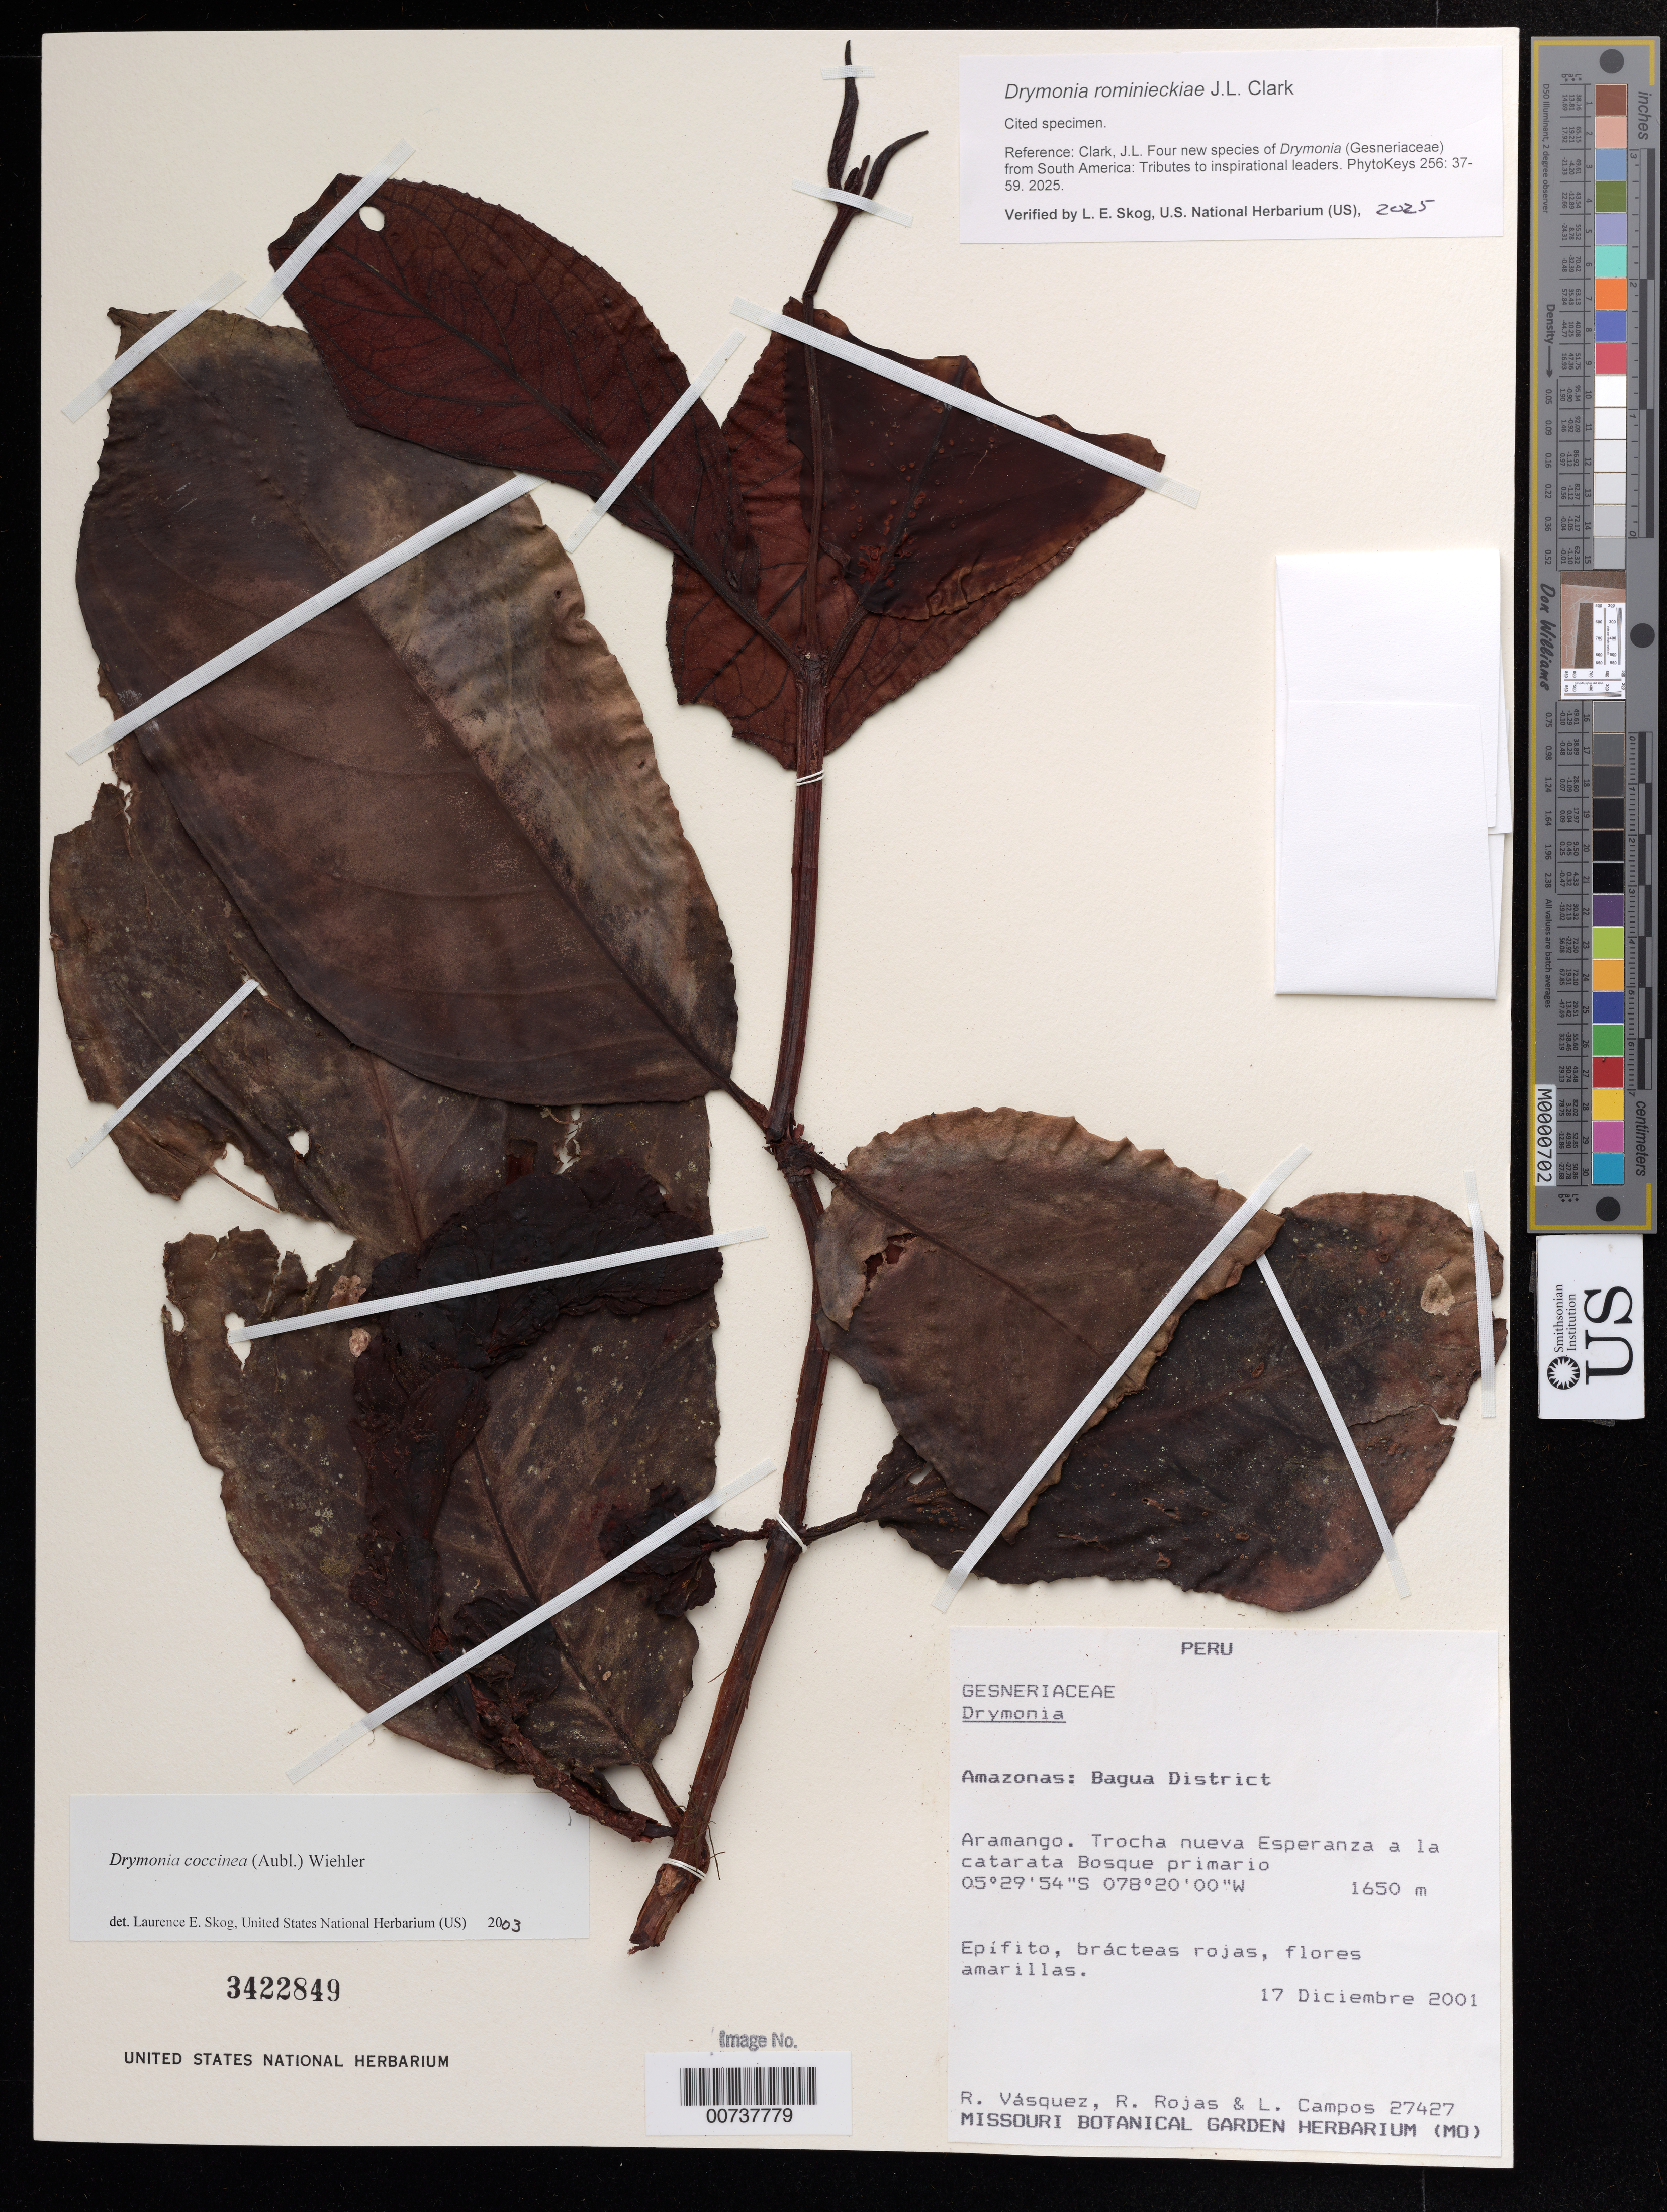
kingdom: Plantae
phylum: Tracheophyta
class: Magnoliopsida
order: Lamiales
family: Gesneriaceae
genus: Drymonia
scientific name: Drymonia rominieckiae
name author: J.L. Clark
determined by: Skog, Laurence E.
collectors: R. Vásquez, R. Rojas & L. Campos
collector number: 27427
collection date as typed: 17 Dec 2001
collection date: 2001-12-17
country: Peru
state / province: Amazonas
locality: Bagua District, Aramango, trocha nueva Esperanza a la catarata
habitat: Bosque primario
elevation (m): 1650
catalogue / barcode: US 3422849